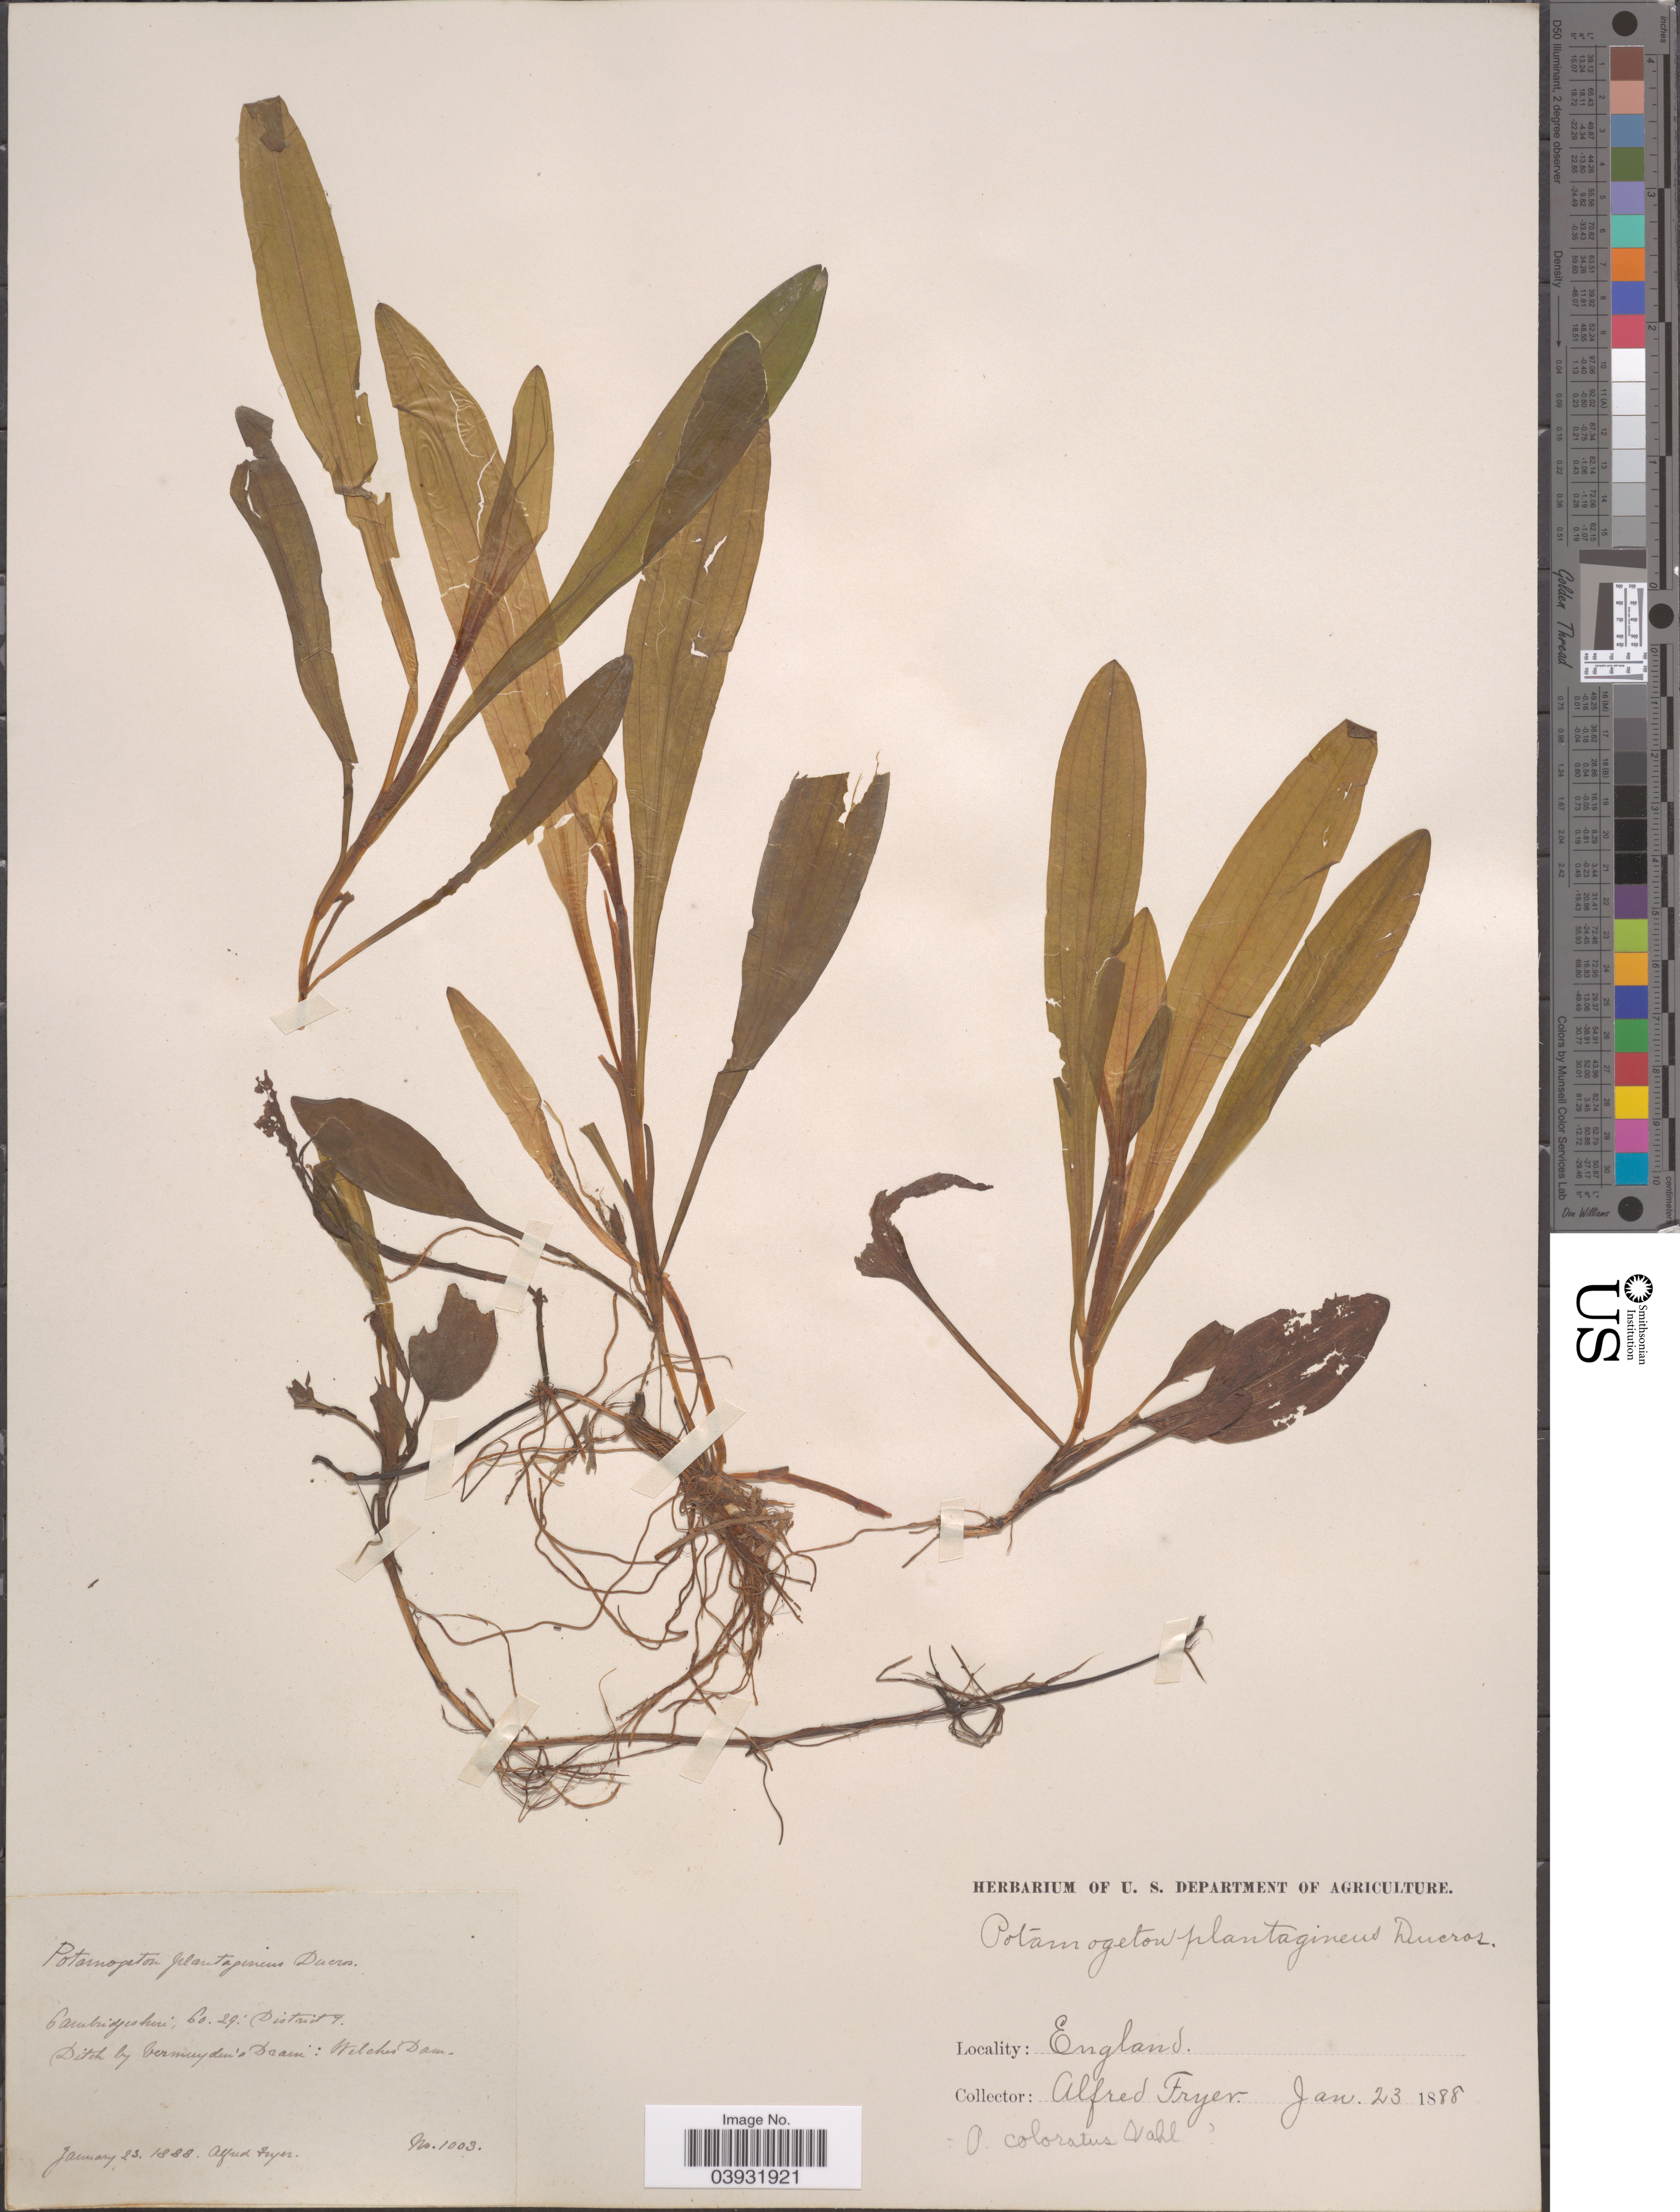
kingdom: Plantae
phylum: Tracheophyta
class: Liliopsida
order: Alismatales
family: Potamogetonaceae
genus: Potamogeton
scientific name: Potamogeton coloratus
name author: Hagstr.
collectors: A. Fryer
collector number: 1003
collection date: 1888-01-23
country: United Kingdom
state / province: England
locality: Ditch by Vermuydin's Drain: Welches'Dam.